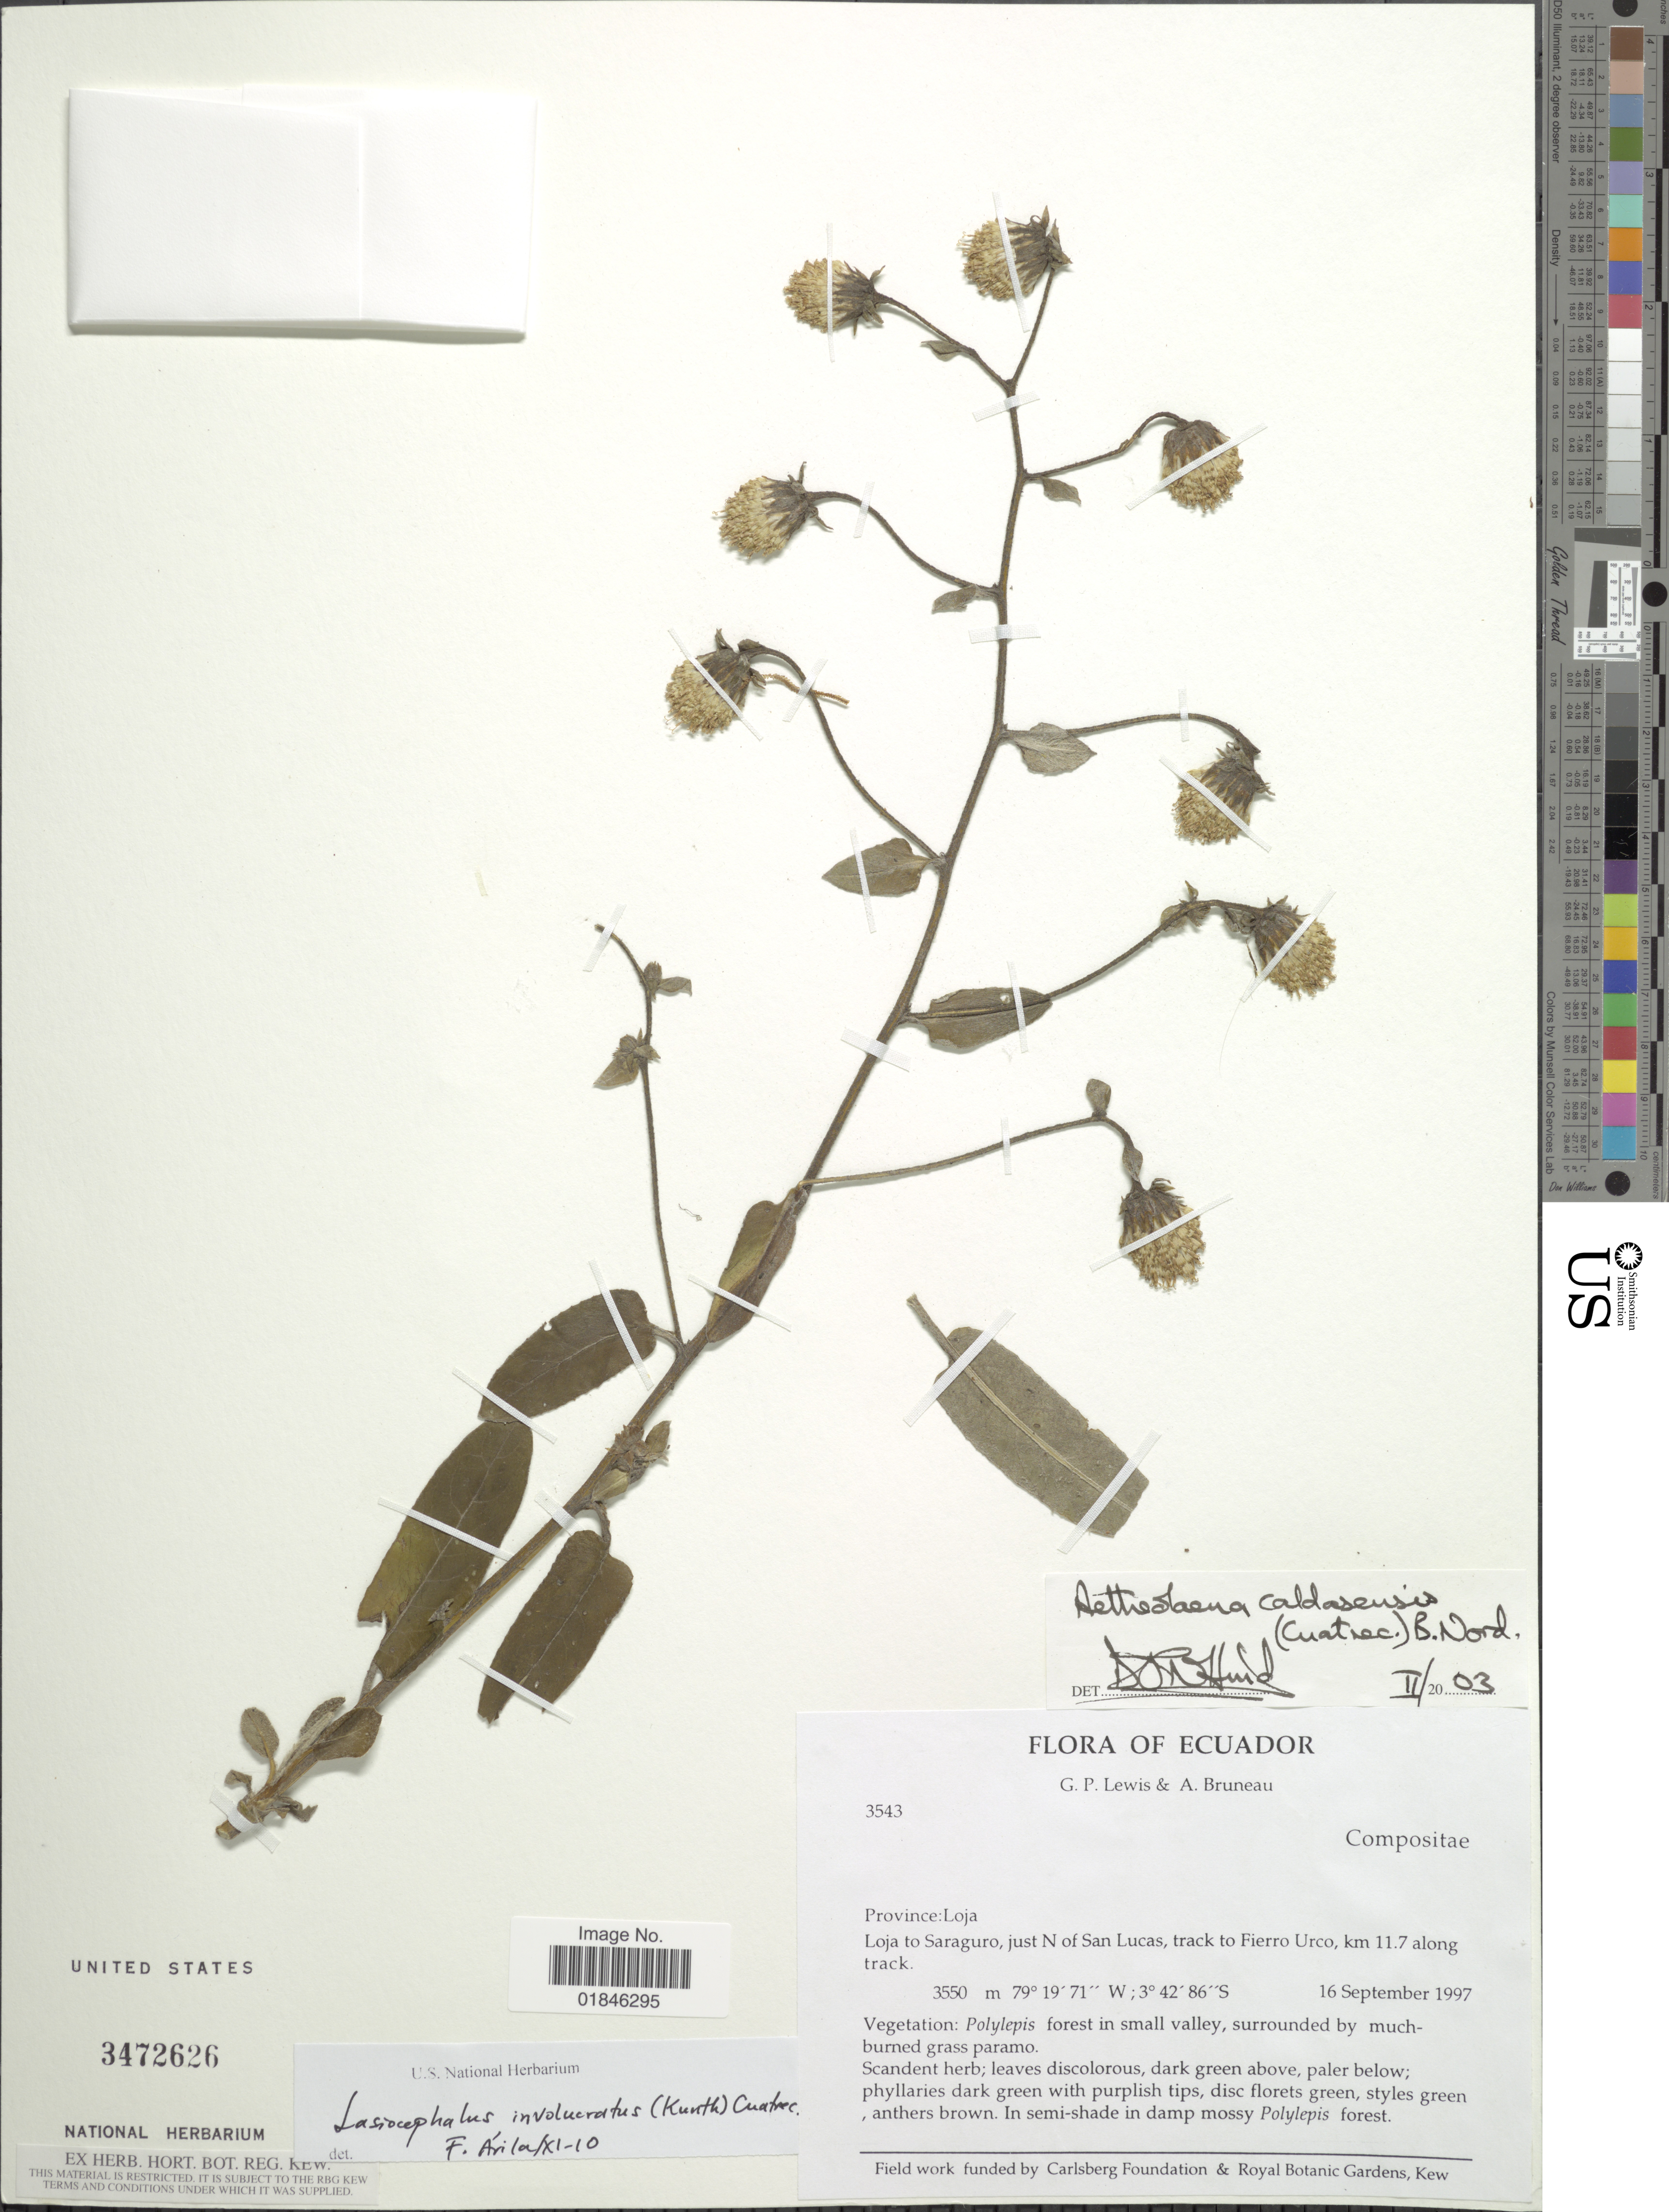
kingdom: Plantae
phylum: Tracheophyta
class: Magnoliopsida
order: Asterales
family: Asteraceae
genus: Senecio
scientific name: Senecio involucratus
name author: (Kunth) DC.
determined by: Salomon, Luciana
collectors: G. P. Lewis & A. Bruneau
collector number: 3543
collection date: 1997-09-16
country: Ecuador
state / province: Loja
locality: Province: Loja. Loja to Saraguro, just N of San Lucas, track to Fierro Urco, km 11.7 along track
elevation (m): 3550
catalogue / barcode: US 3472626